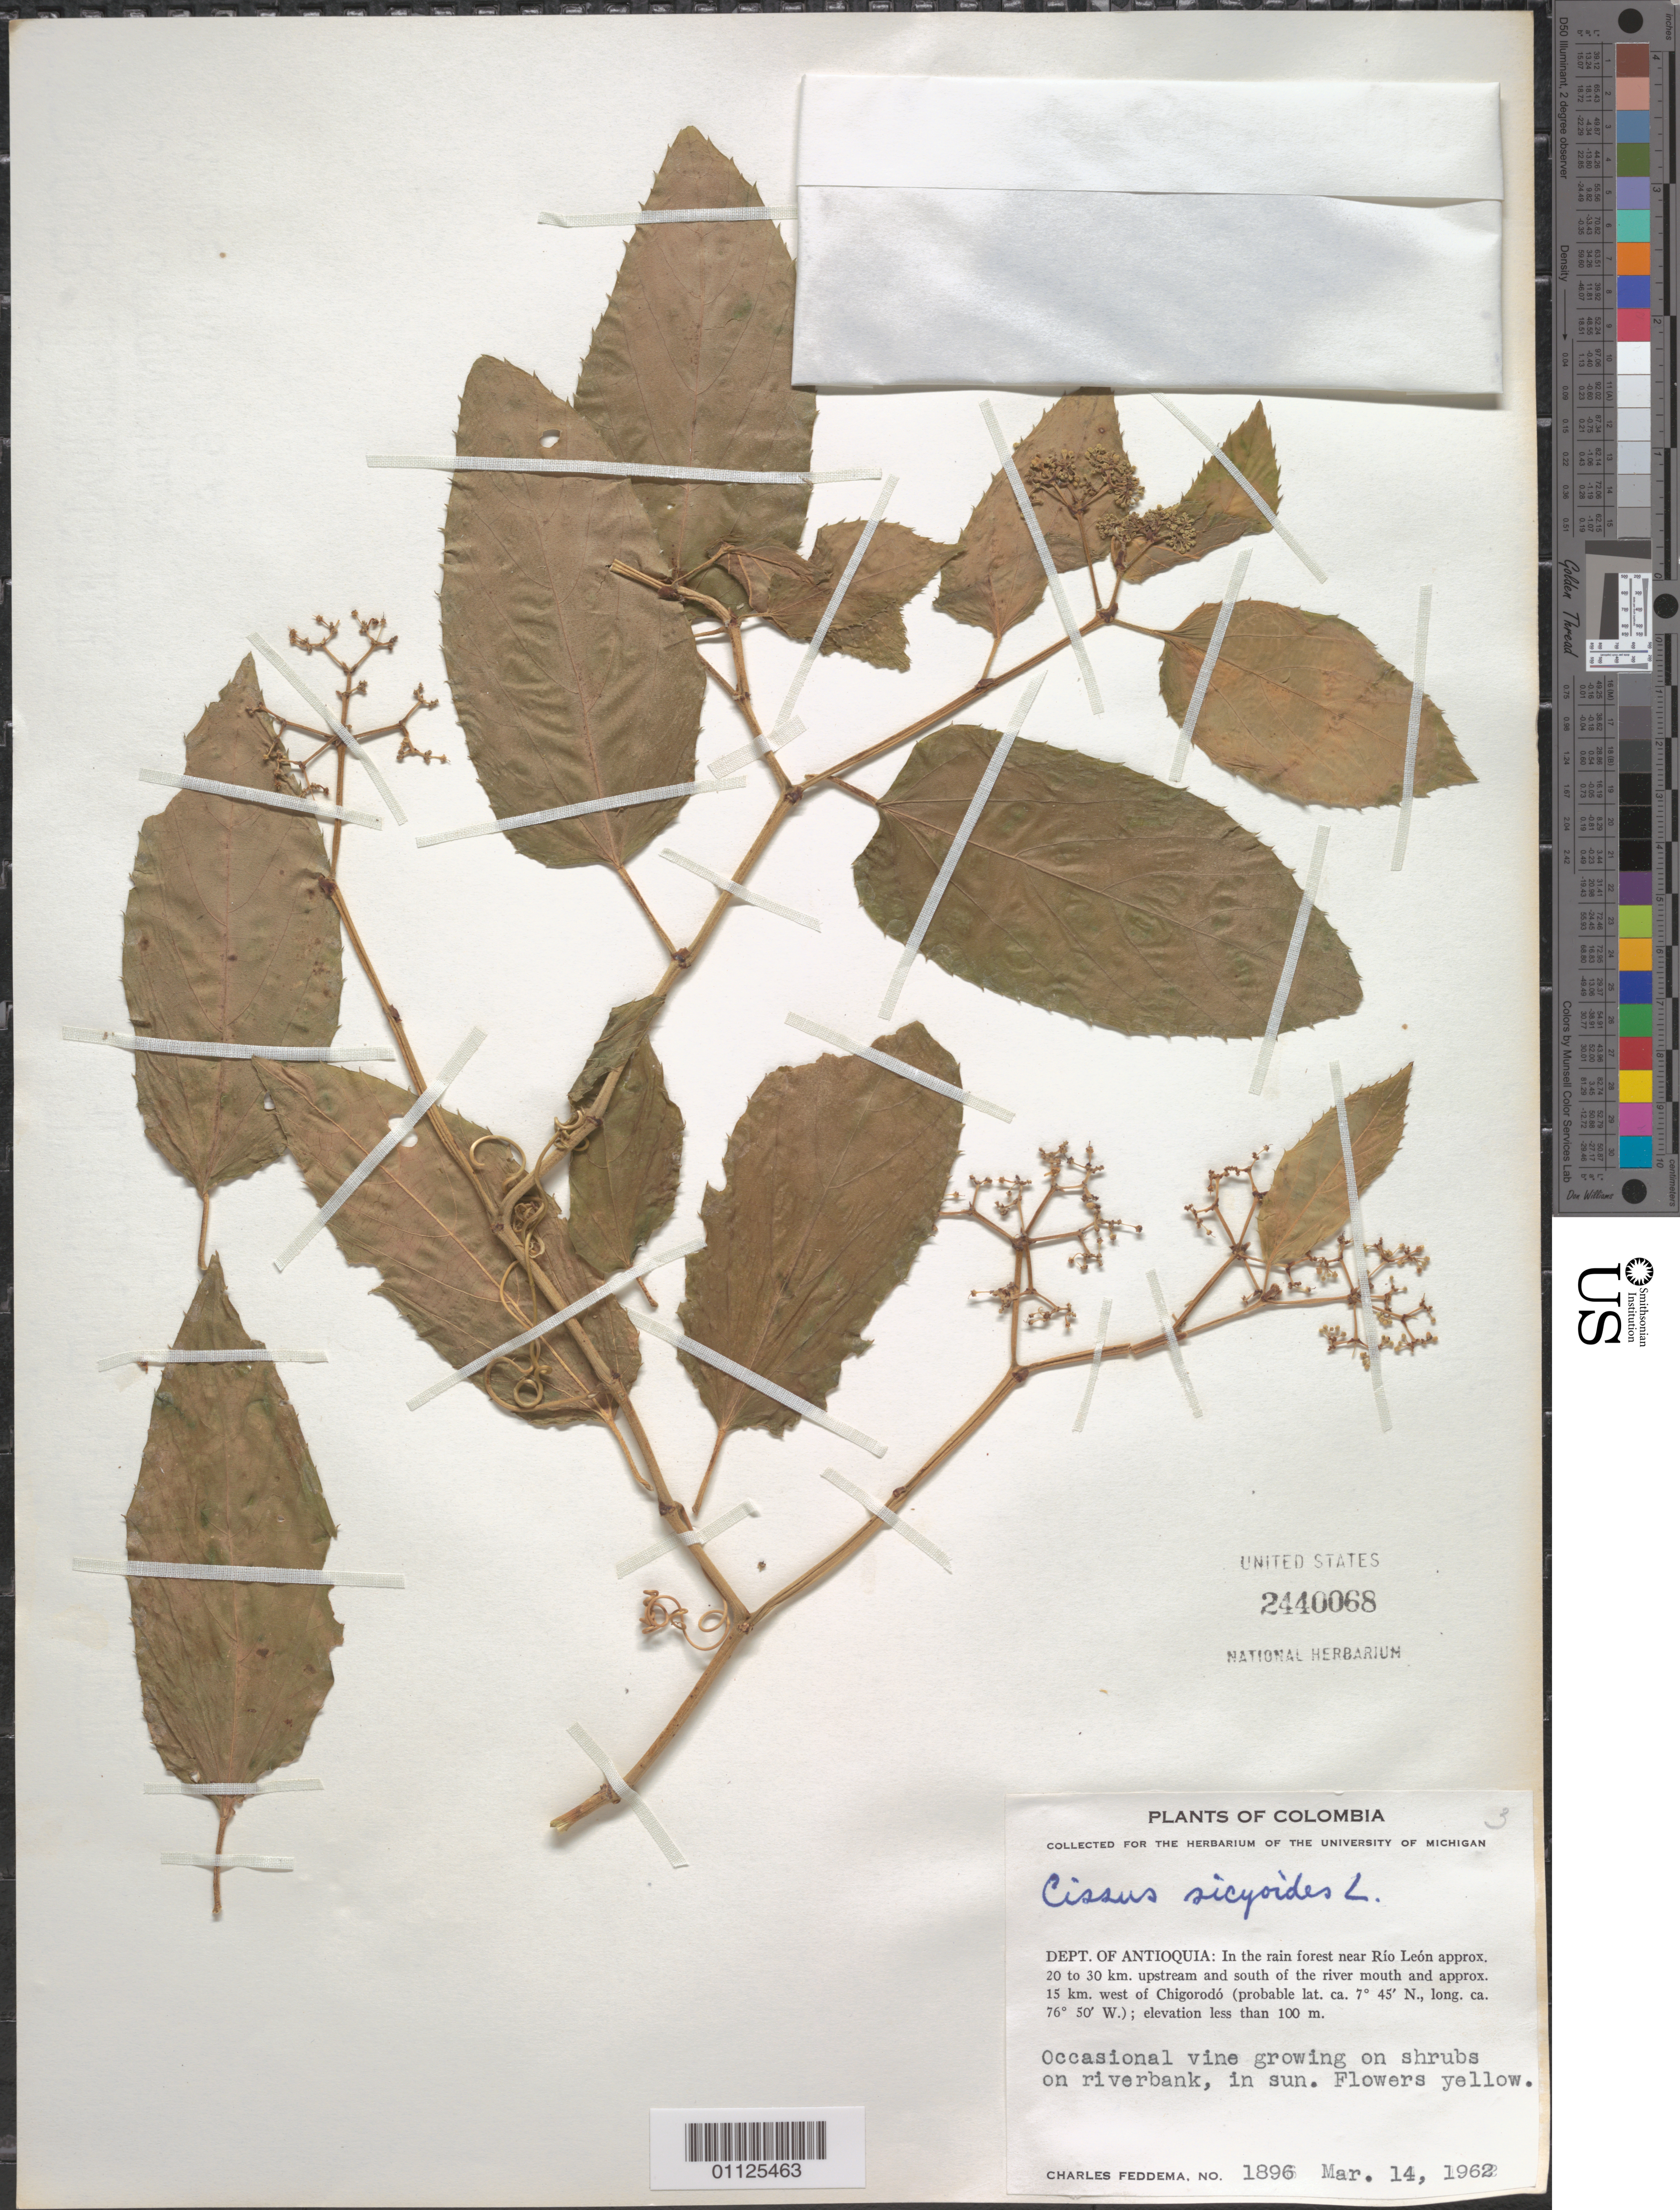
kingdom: Plantae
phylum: Tracheophyta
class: Magnoliopsida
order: Vitales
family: Vitaceae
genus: Cissus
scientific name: Cissus verticillata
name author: (L.) Nicolson & C.E. Jarvis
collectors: C. Feddema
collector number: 1896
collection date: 1962-03-14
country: Colombia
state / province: Antioquia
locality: Near Rio Leon approx. 20 to 30 km upstream and S of the river mouth and approx. 15 km W of Chigorodo.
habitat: In the rain forest. Occasional vine growing on shrubs on riverbank, in sun.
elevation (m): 100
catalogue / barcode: US 2440068